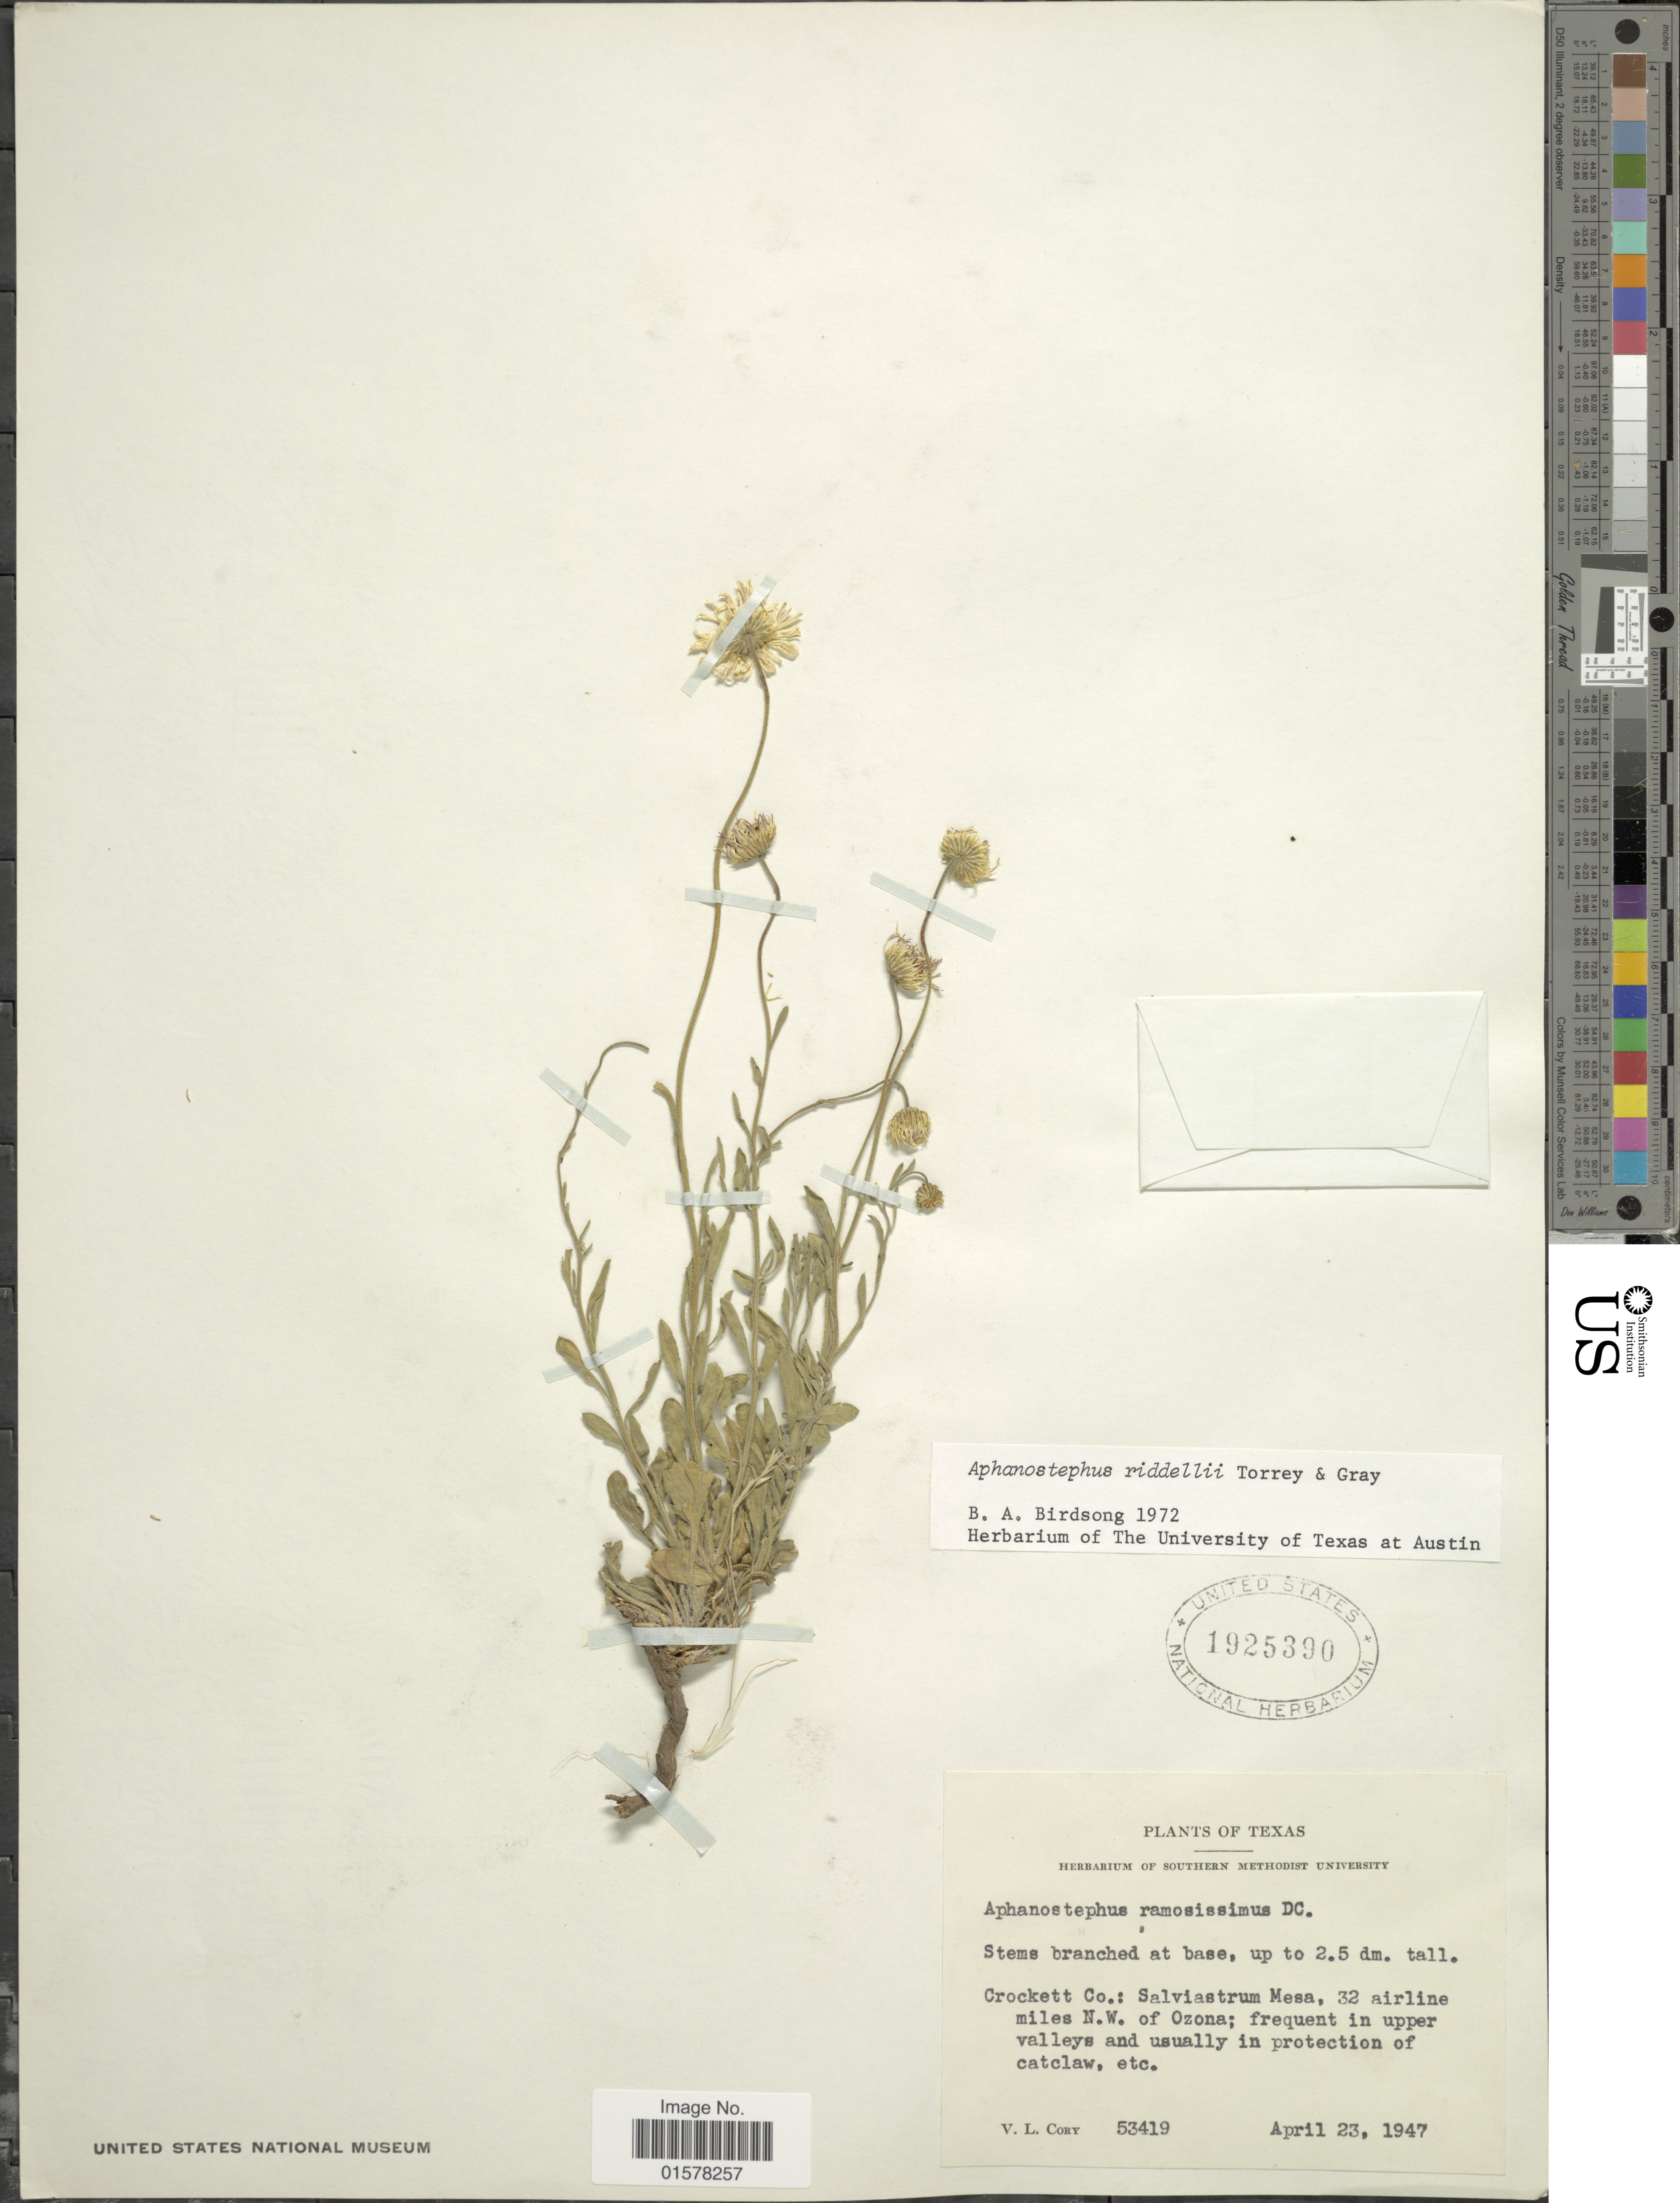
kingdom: Plantae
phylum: Tracheophyta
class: Magnoliopsida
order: Asterales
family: Asteraceae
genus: Aphanostephus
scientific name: Aphanostephus riddellii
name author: Torr. & A. Gray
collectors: V. Cory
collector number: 53419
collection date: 1947-04-23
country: United States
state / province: Texas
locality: Texas. Crockett Co.: Salviastrum Mesa, 32 airline miles N. W. of ozona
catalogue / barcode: US 1925390